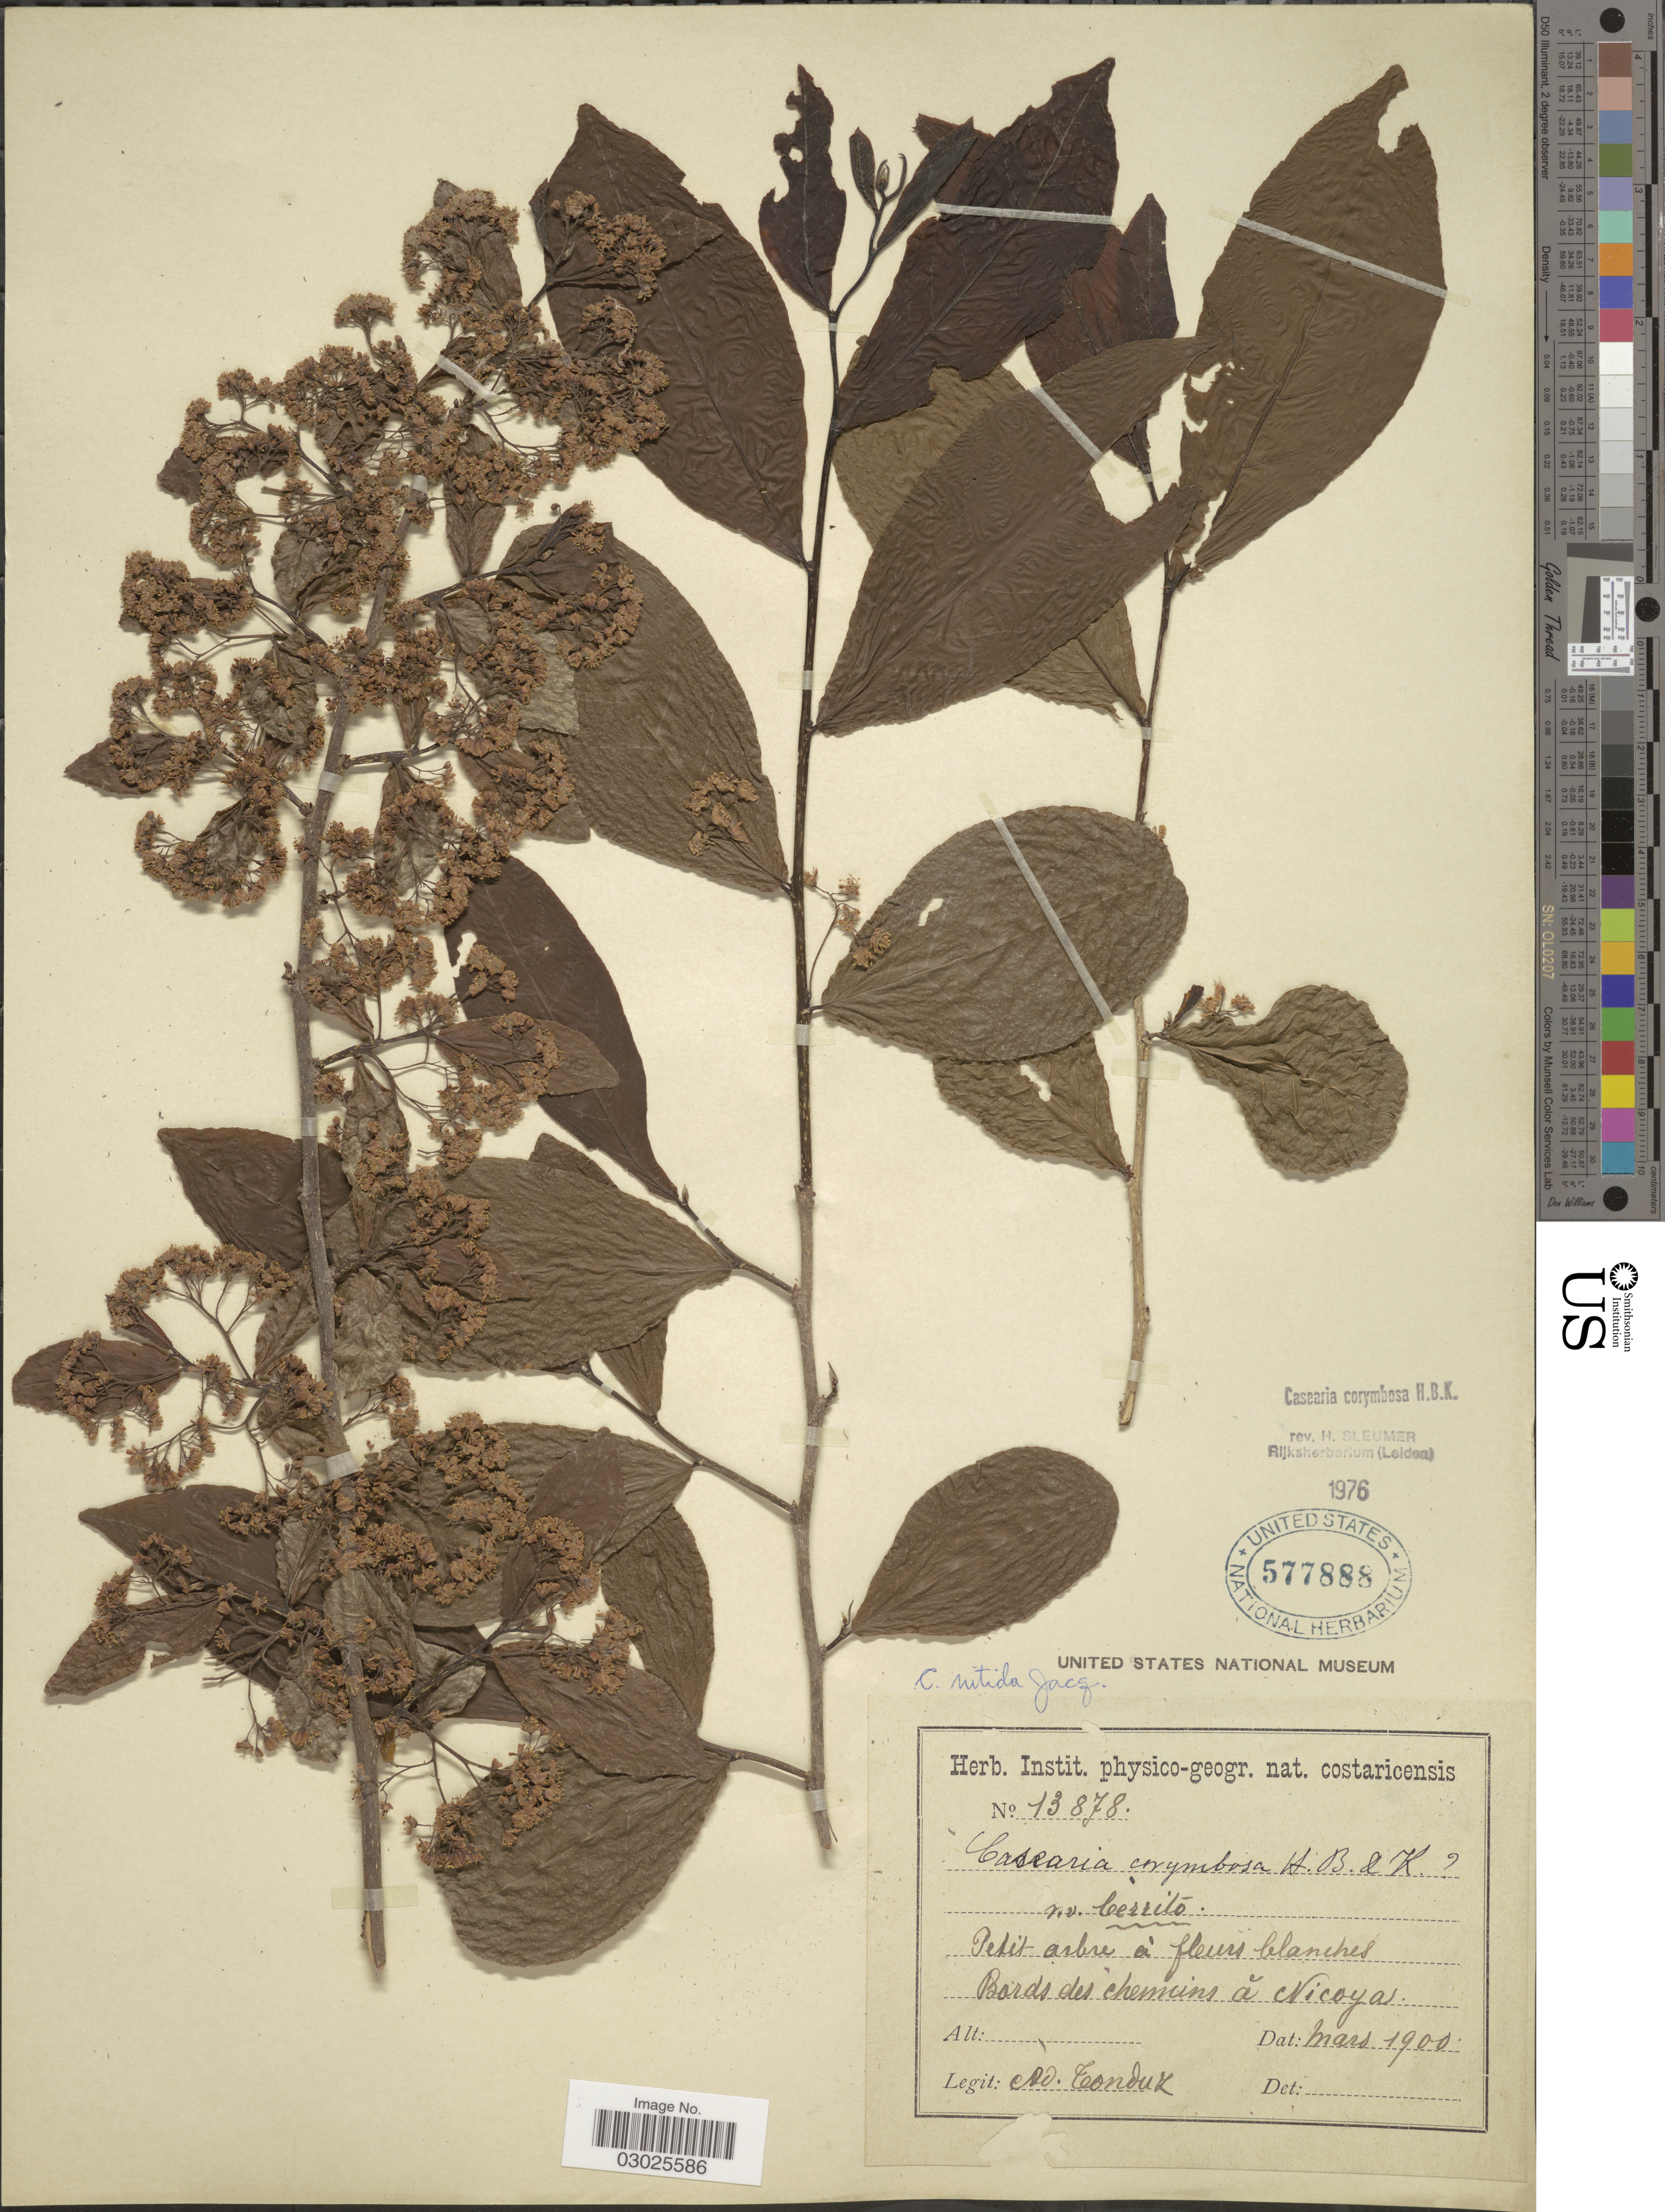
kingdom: Plantae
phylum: Tracheophyta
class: Magnoliopsida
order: Malpighiales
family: Salicaceae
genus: Casearia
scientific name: Casearia corymbosa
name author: Kunth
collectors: A. Tonduz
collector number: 13878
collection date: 1900-03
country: Costa Rica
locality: Bords des chemins á Nicoya.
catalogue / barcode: US 577888